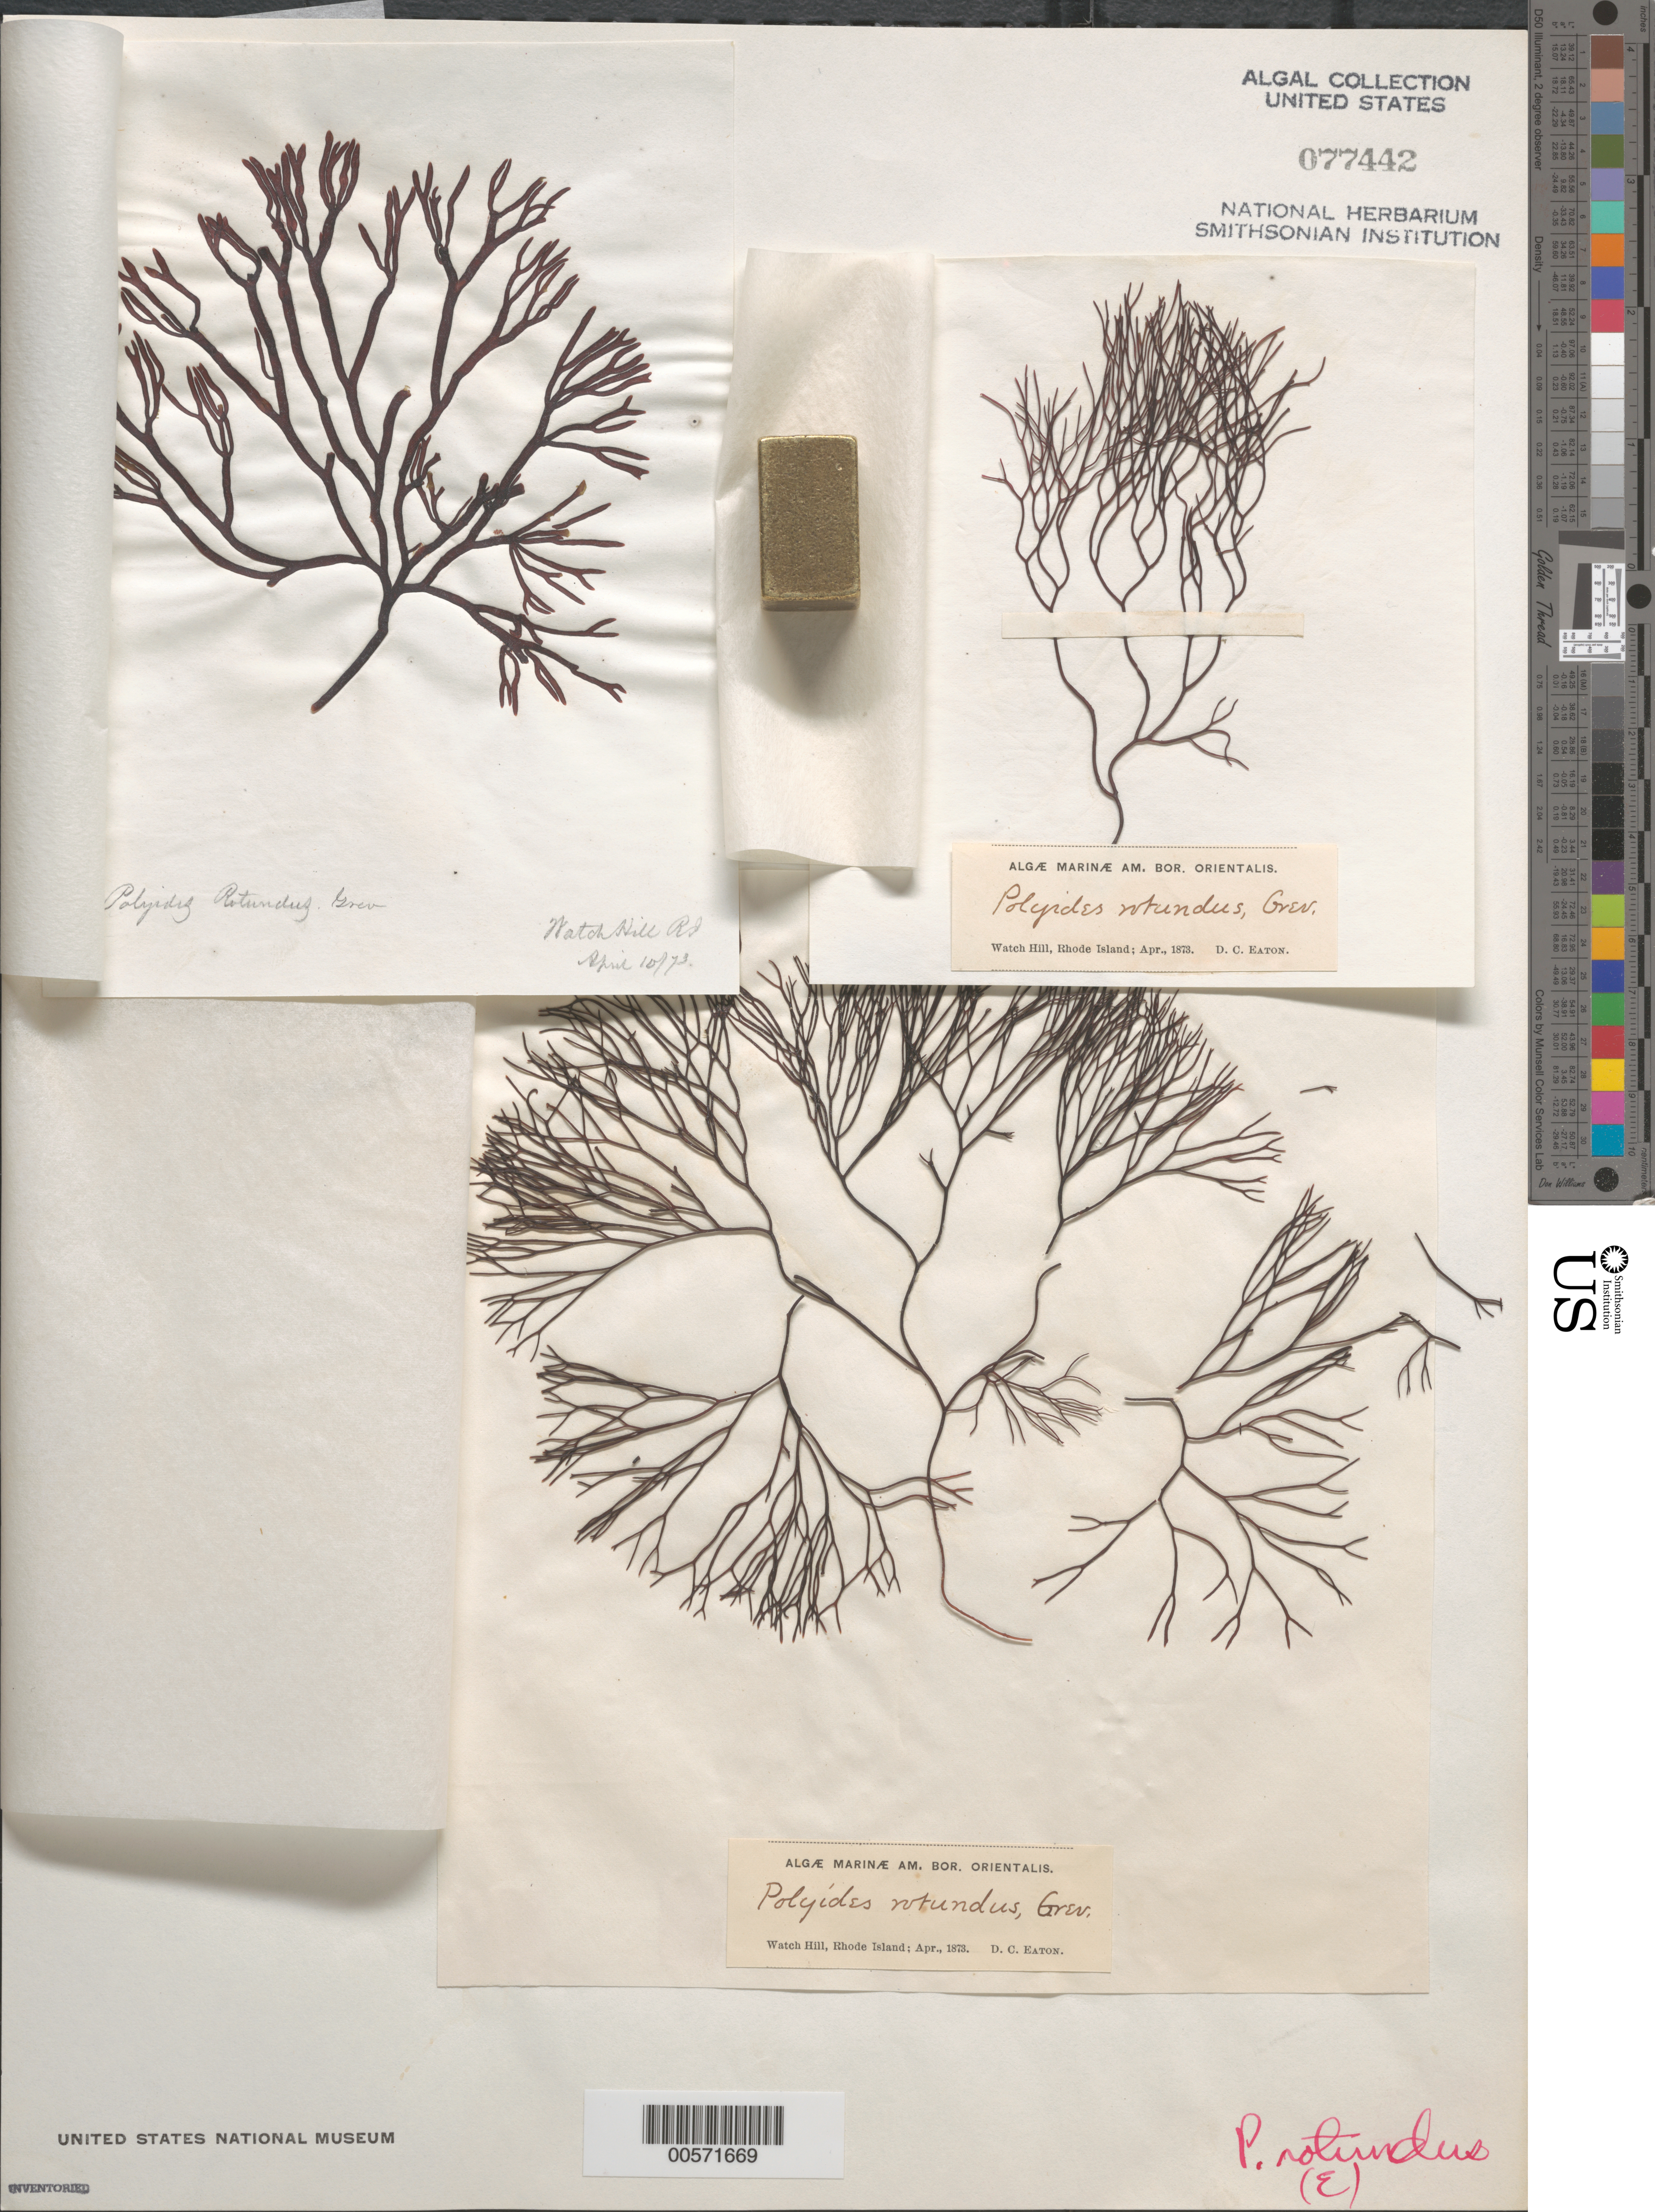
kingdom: Plantae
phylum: Rhodophyta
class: Florideophyceae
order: Gigartinales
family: Polyidaceae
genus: Polyides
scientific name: Polyides rotunda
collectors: D. C. Eaton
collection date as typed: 10 Apr 1873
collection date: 1873-04-10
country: United States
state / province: Rhode Island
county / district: Washington County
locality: Watch Hill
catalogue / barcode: US 77442